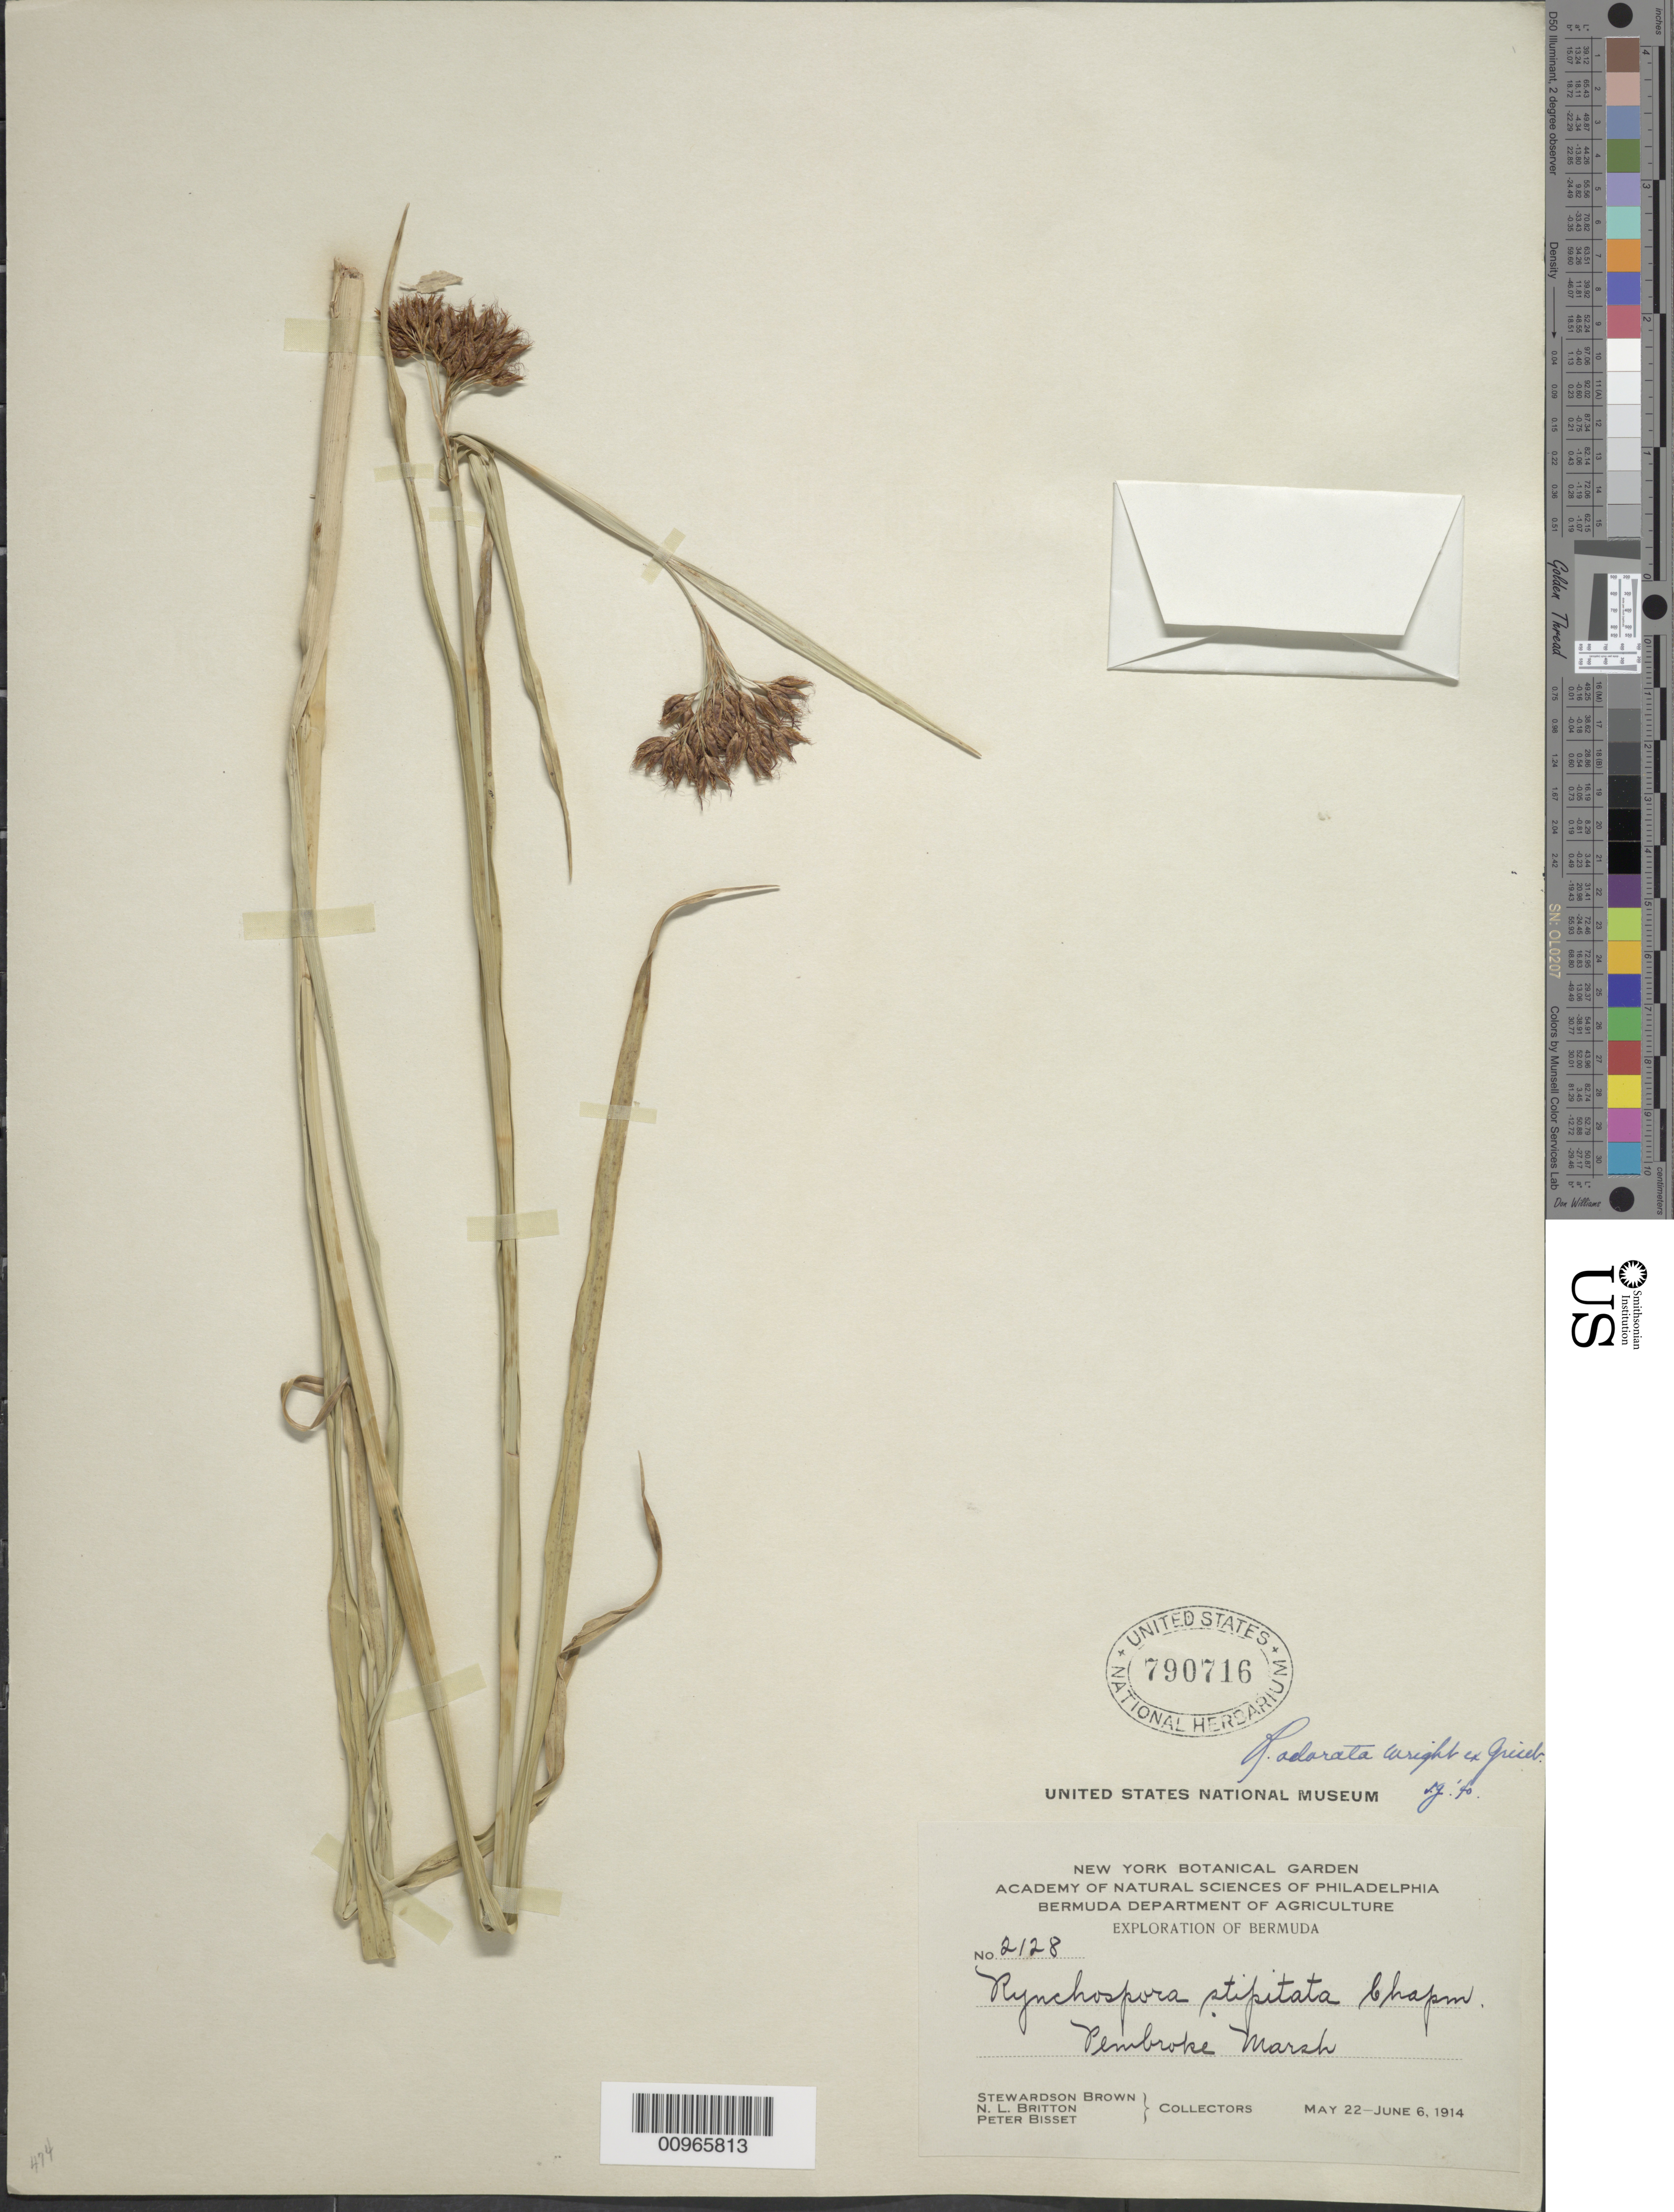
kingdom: Plantae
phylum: Tracheophyta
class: Liliopsida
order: Poales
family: Cyperaceae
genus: Rhynchospora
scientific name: Rhynchospora odorata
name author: C. Wright ex Griseb.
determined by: Gale, S.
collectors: S. Brown, N. Britton & P. Bisset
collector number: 2128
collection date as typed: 22 May 1914 to 06 Jun 1914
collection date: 1914-05-22/1914-06-06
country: Bermuda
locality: Pembroke Marsh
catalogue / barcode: US 790716